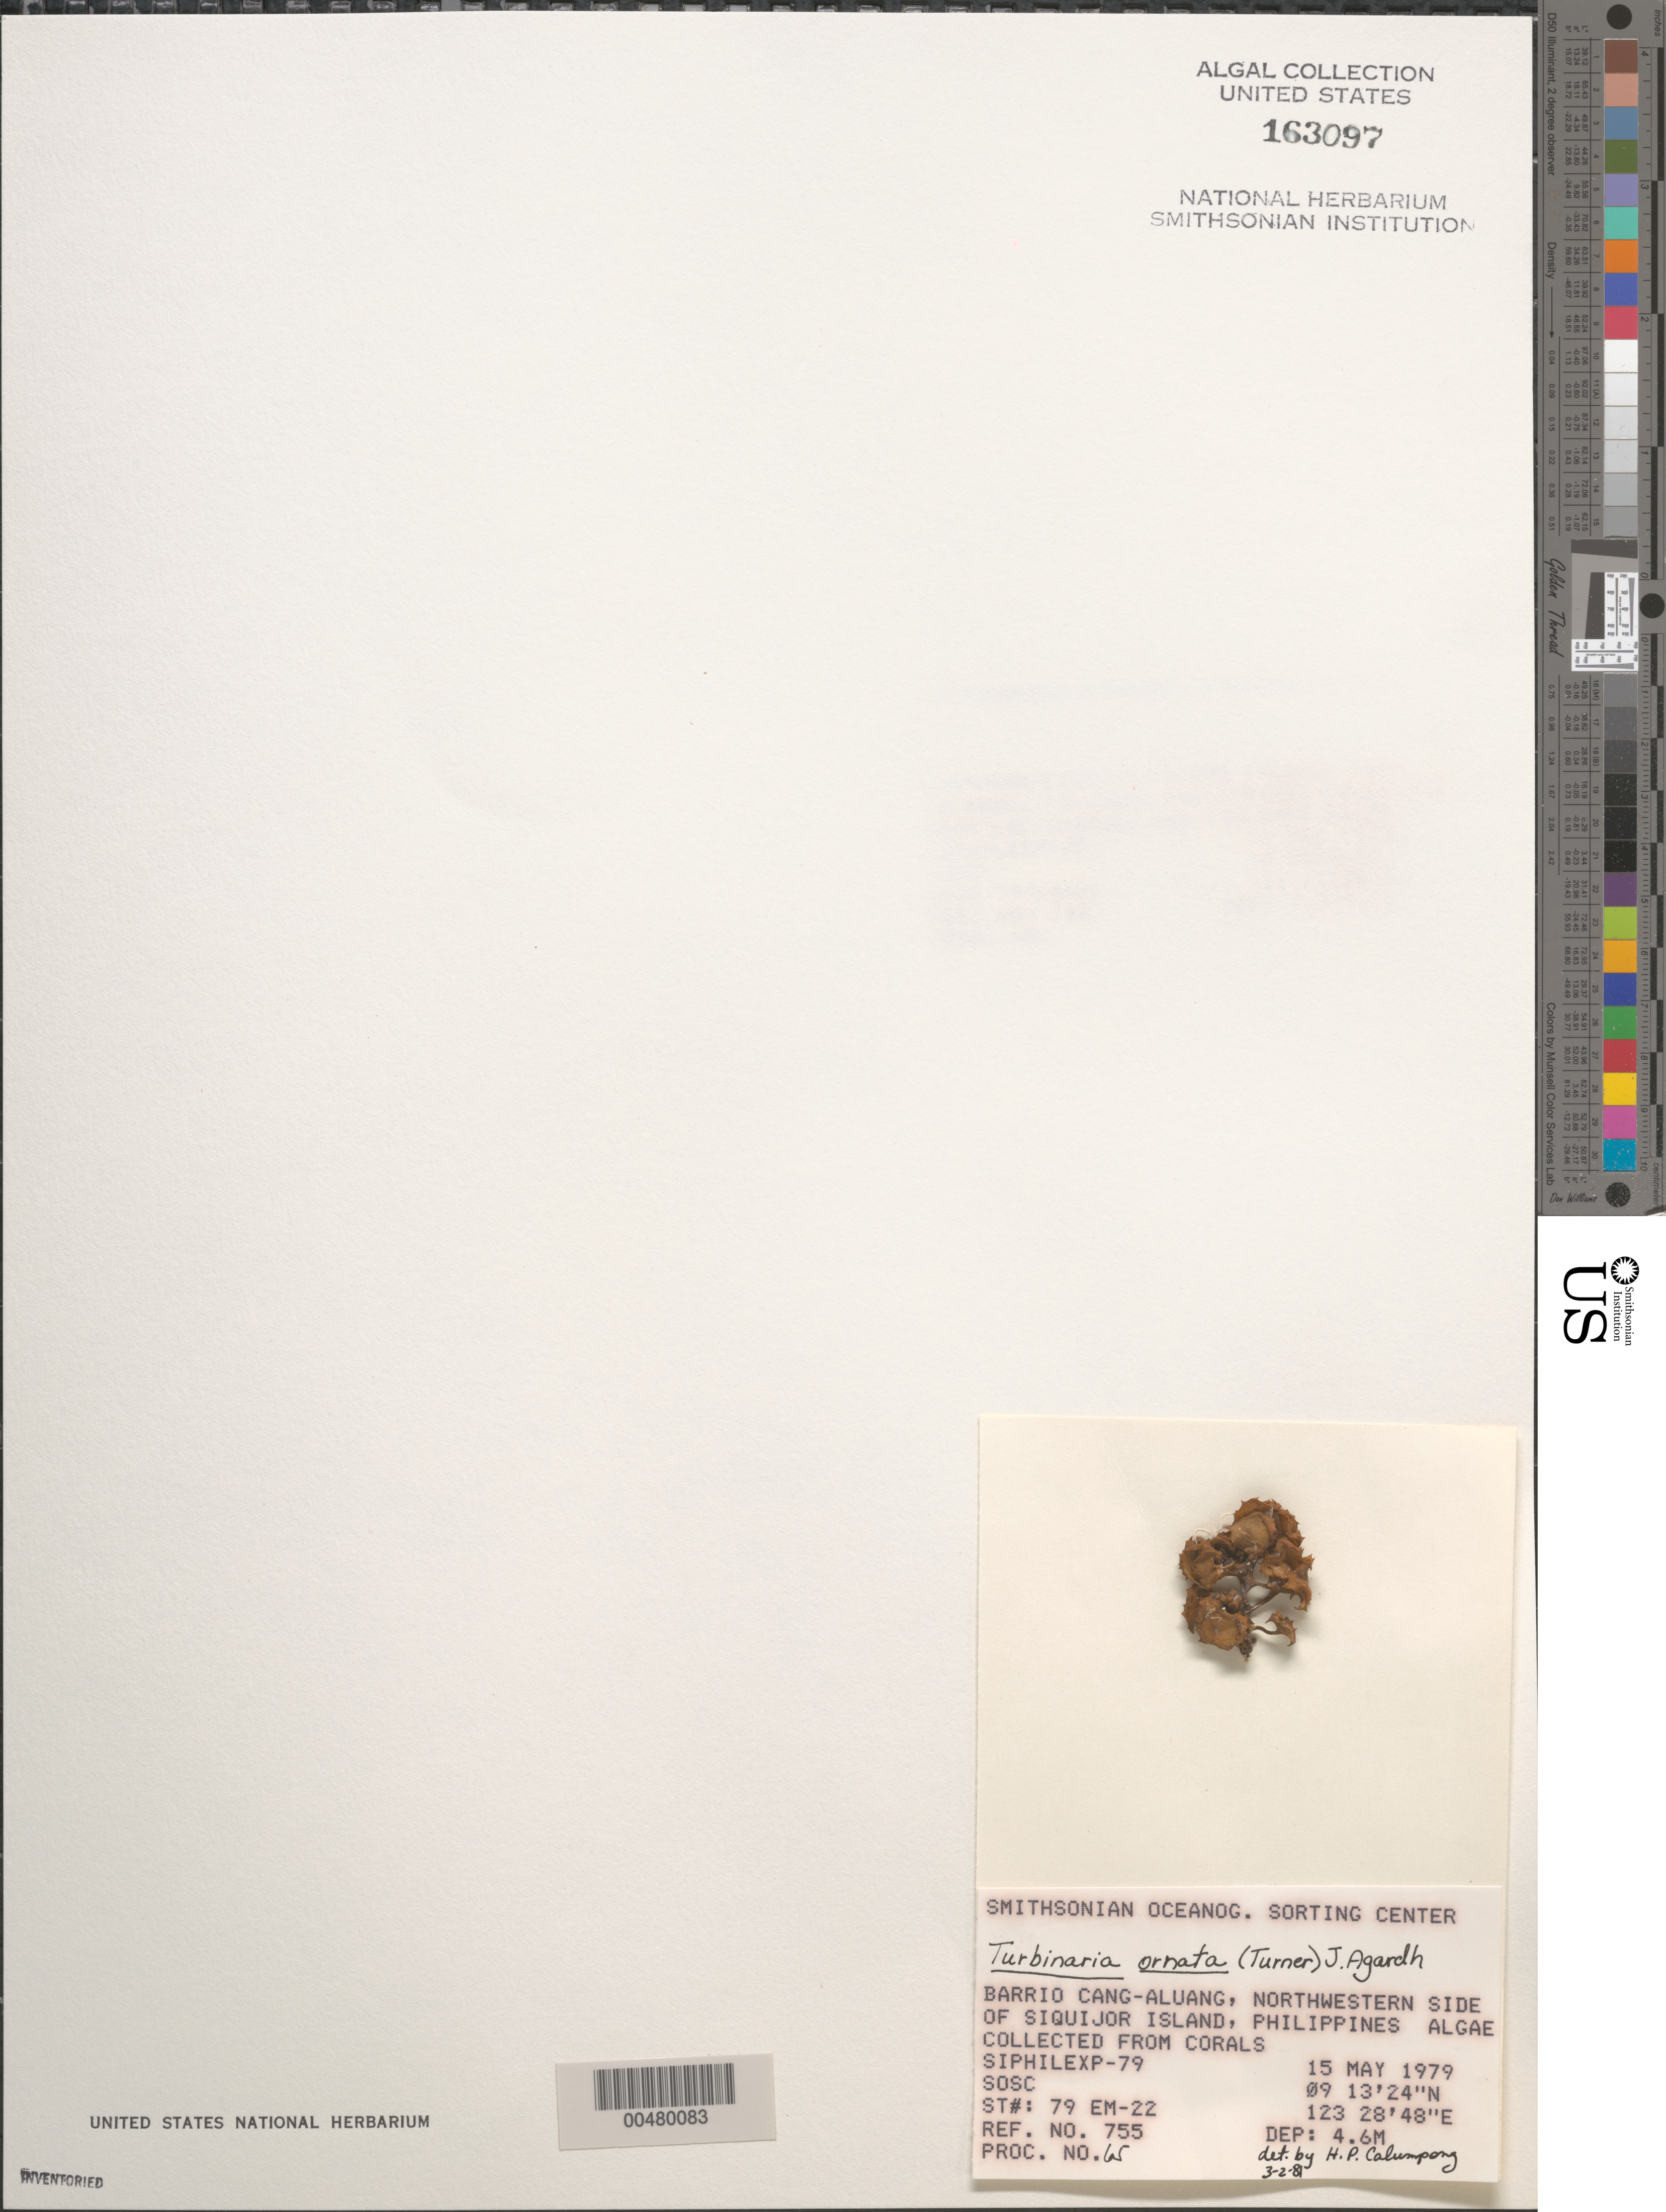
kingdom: Chromista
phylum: Ochrophyta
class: Phaeophyceae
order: Fucales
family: Sargassaceae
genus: Turbinaria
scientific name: Turbinaria ornata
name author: (Turner) J. Agardh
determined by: Calumpong, H. P.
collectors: SOSC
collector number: Station 79 Em-22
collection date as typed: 15 May 1979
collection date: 1979-05-15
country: Philippines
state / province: Central Visayas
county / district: Siquijor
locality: Visayan, Barrio cang-aluang, siquijor island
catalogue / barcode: US 163097